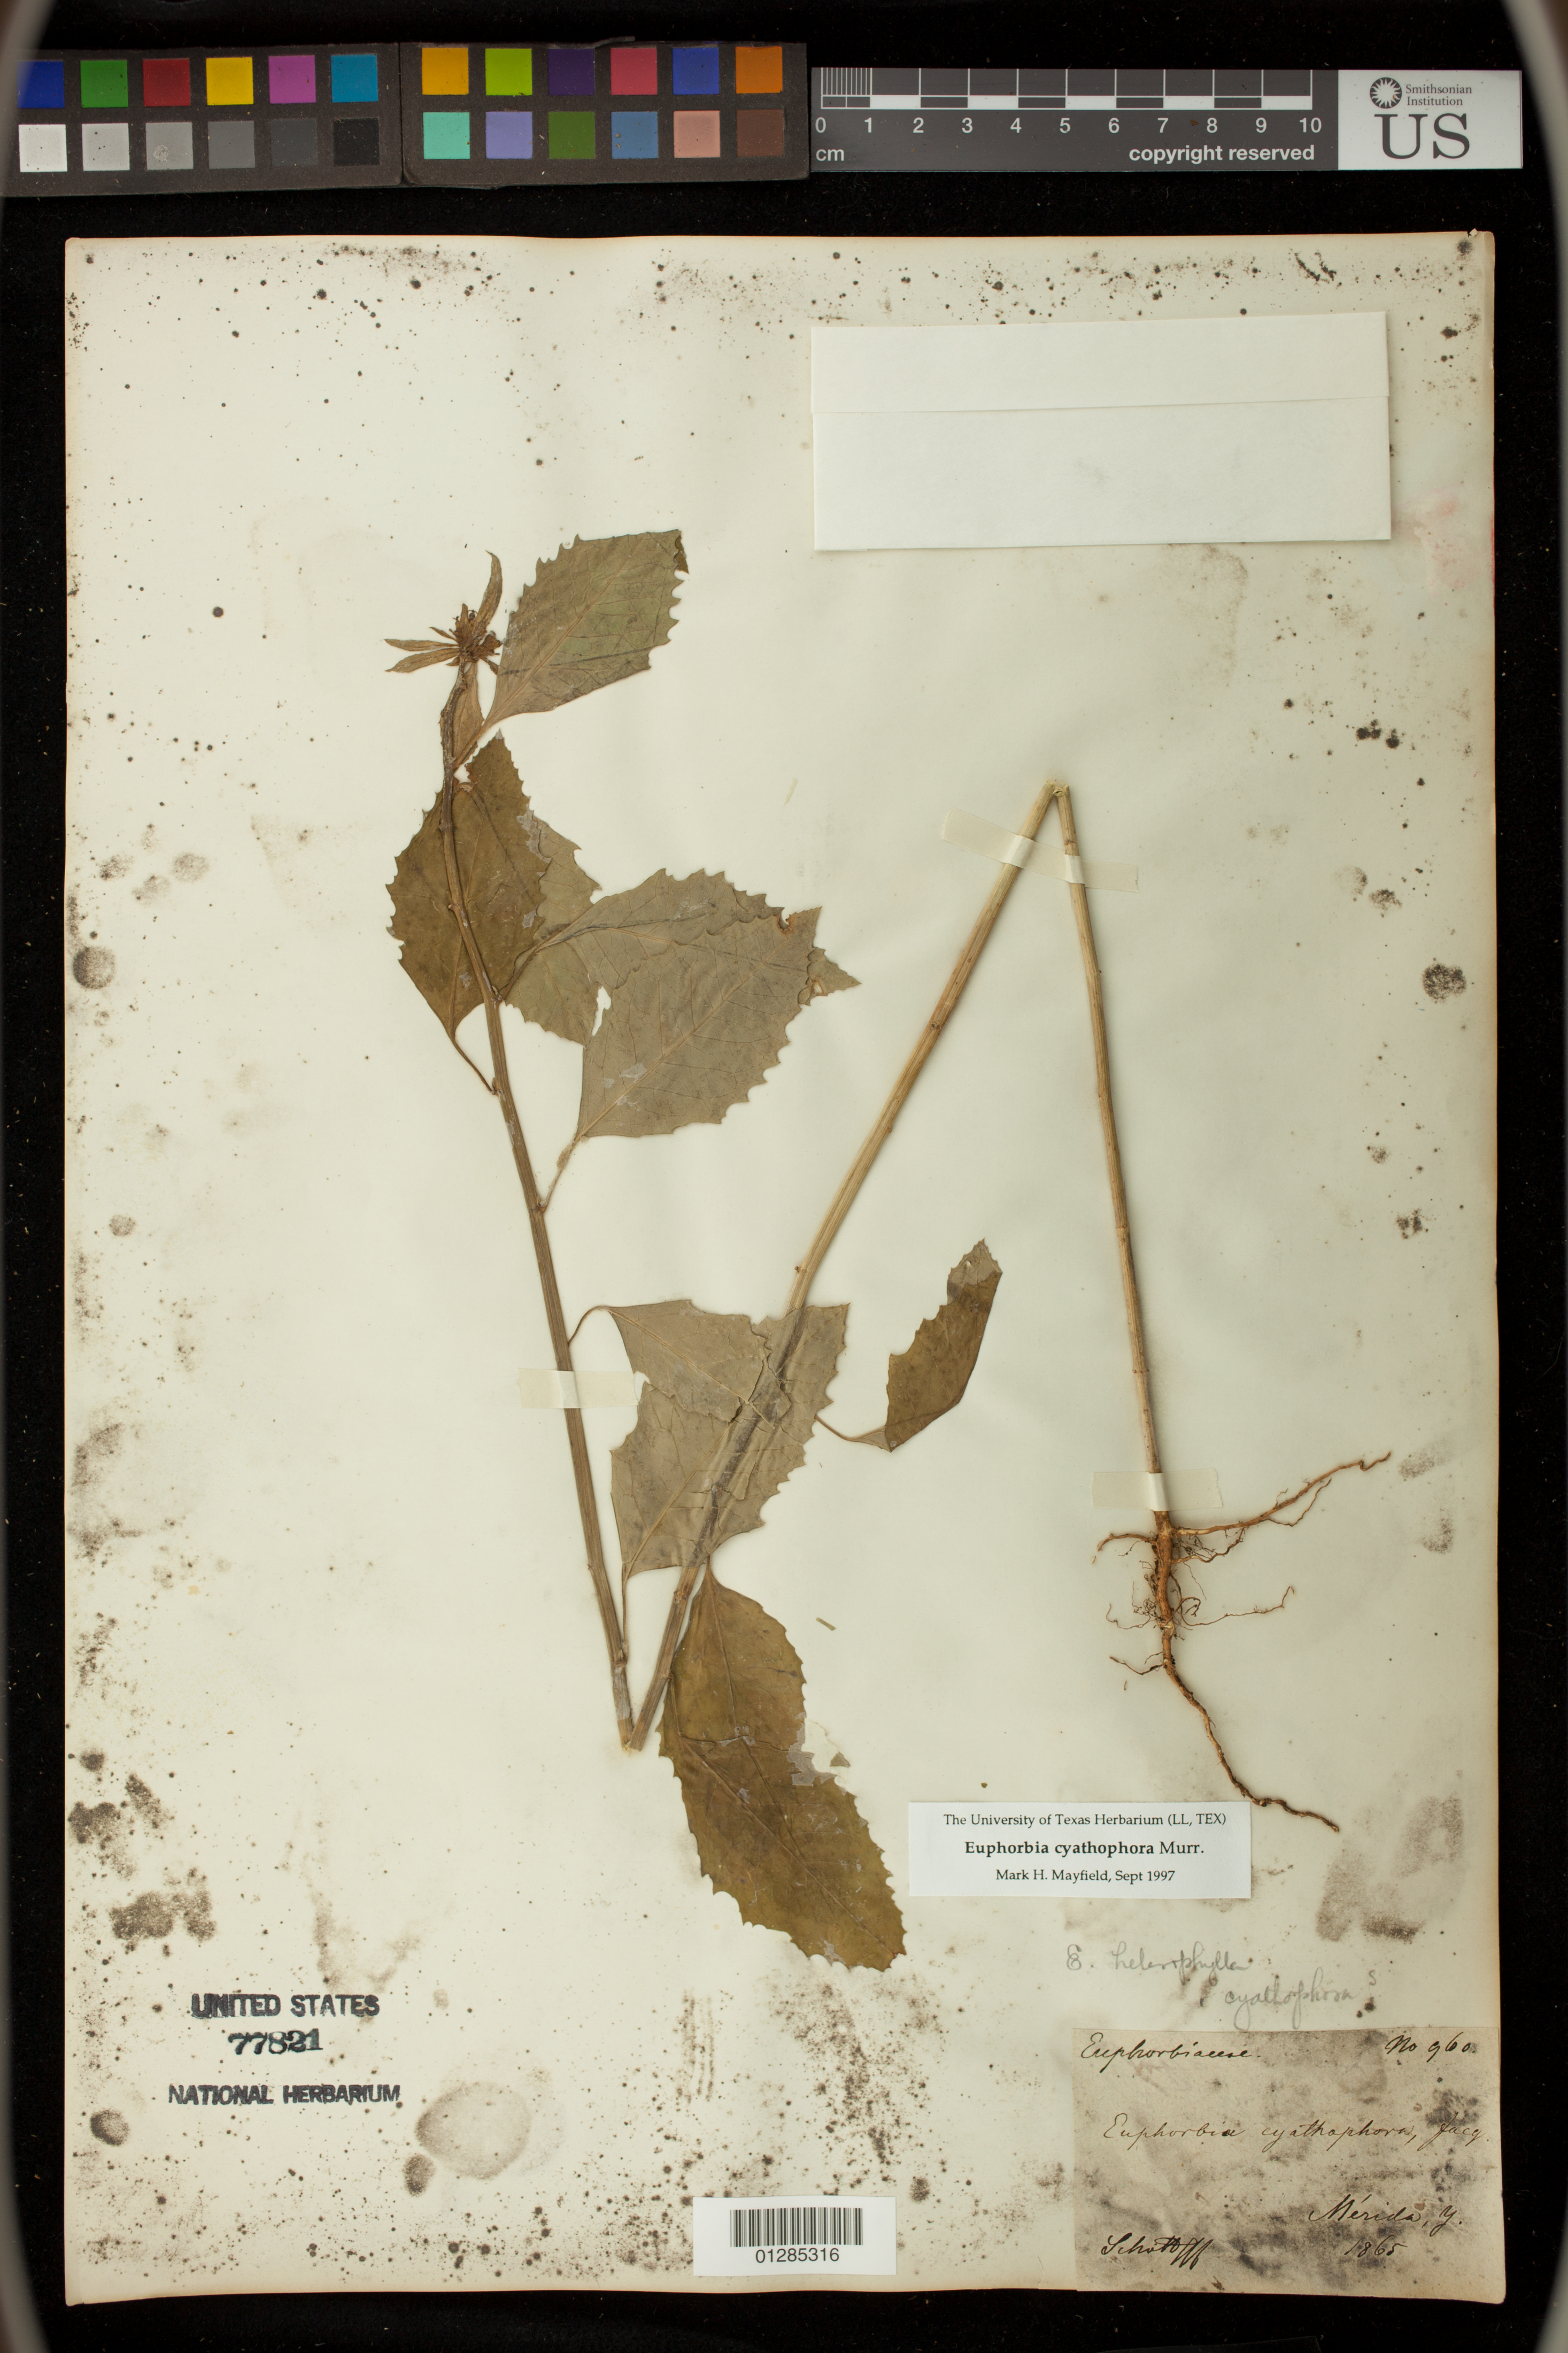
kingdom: Plantae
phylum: Tracheophyta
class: Magnoliopsida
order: Malpighiales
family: Euphorbiaceae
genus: Euphorbia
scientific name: Euphorbia heterophylla var. cyathophora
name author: (Murr.) Griseb.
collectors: A. Schott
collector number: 960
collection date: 1865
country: Mexico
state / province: Yucatan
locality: Merida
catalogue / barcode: US 77821